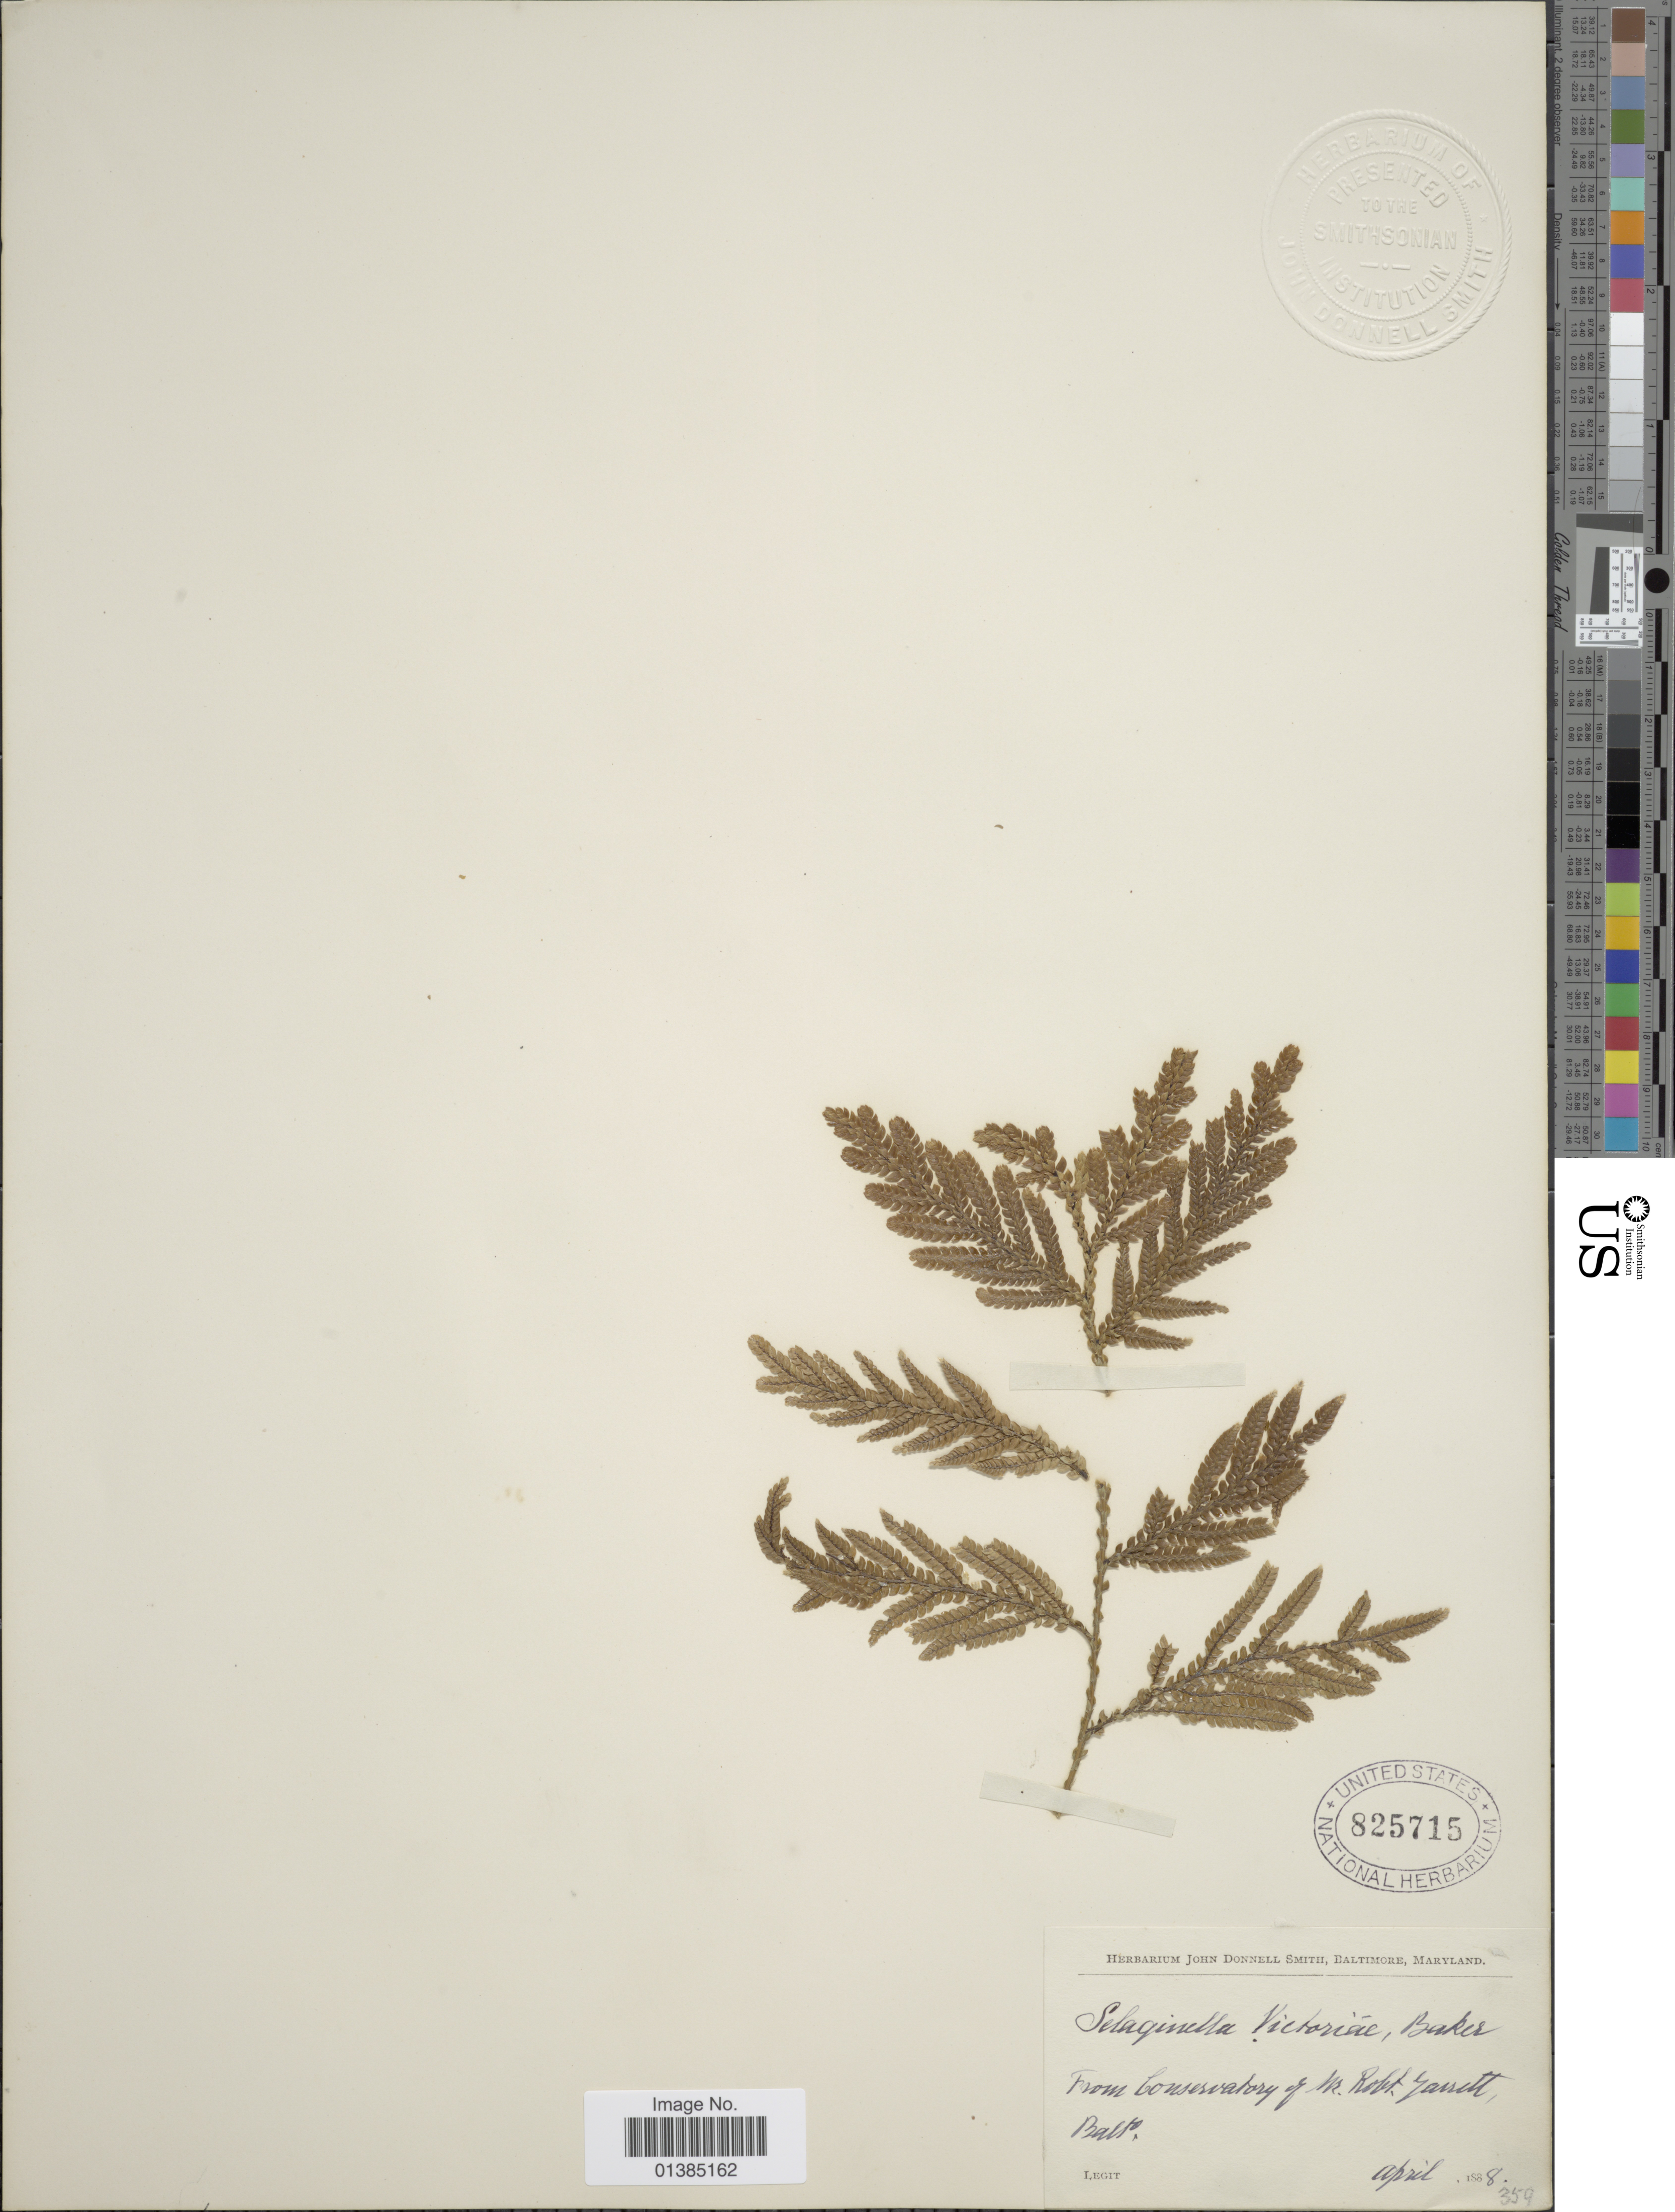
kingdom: Plantae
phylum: Tracheophyta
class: Lycopodiopsida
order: Selaginellales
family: Selaginellaceae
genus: Selaginella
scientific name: Selaginella victoriae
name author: Bull.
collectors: J. Donnell Smith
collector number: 240 ?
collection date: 1888-04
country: United States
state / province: Maryland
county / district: City of Baltimore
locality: Baltimore. From Conservatory of Mr. Robt. Garrett, Balto.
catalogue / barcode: US 825715